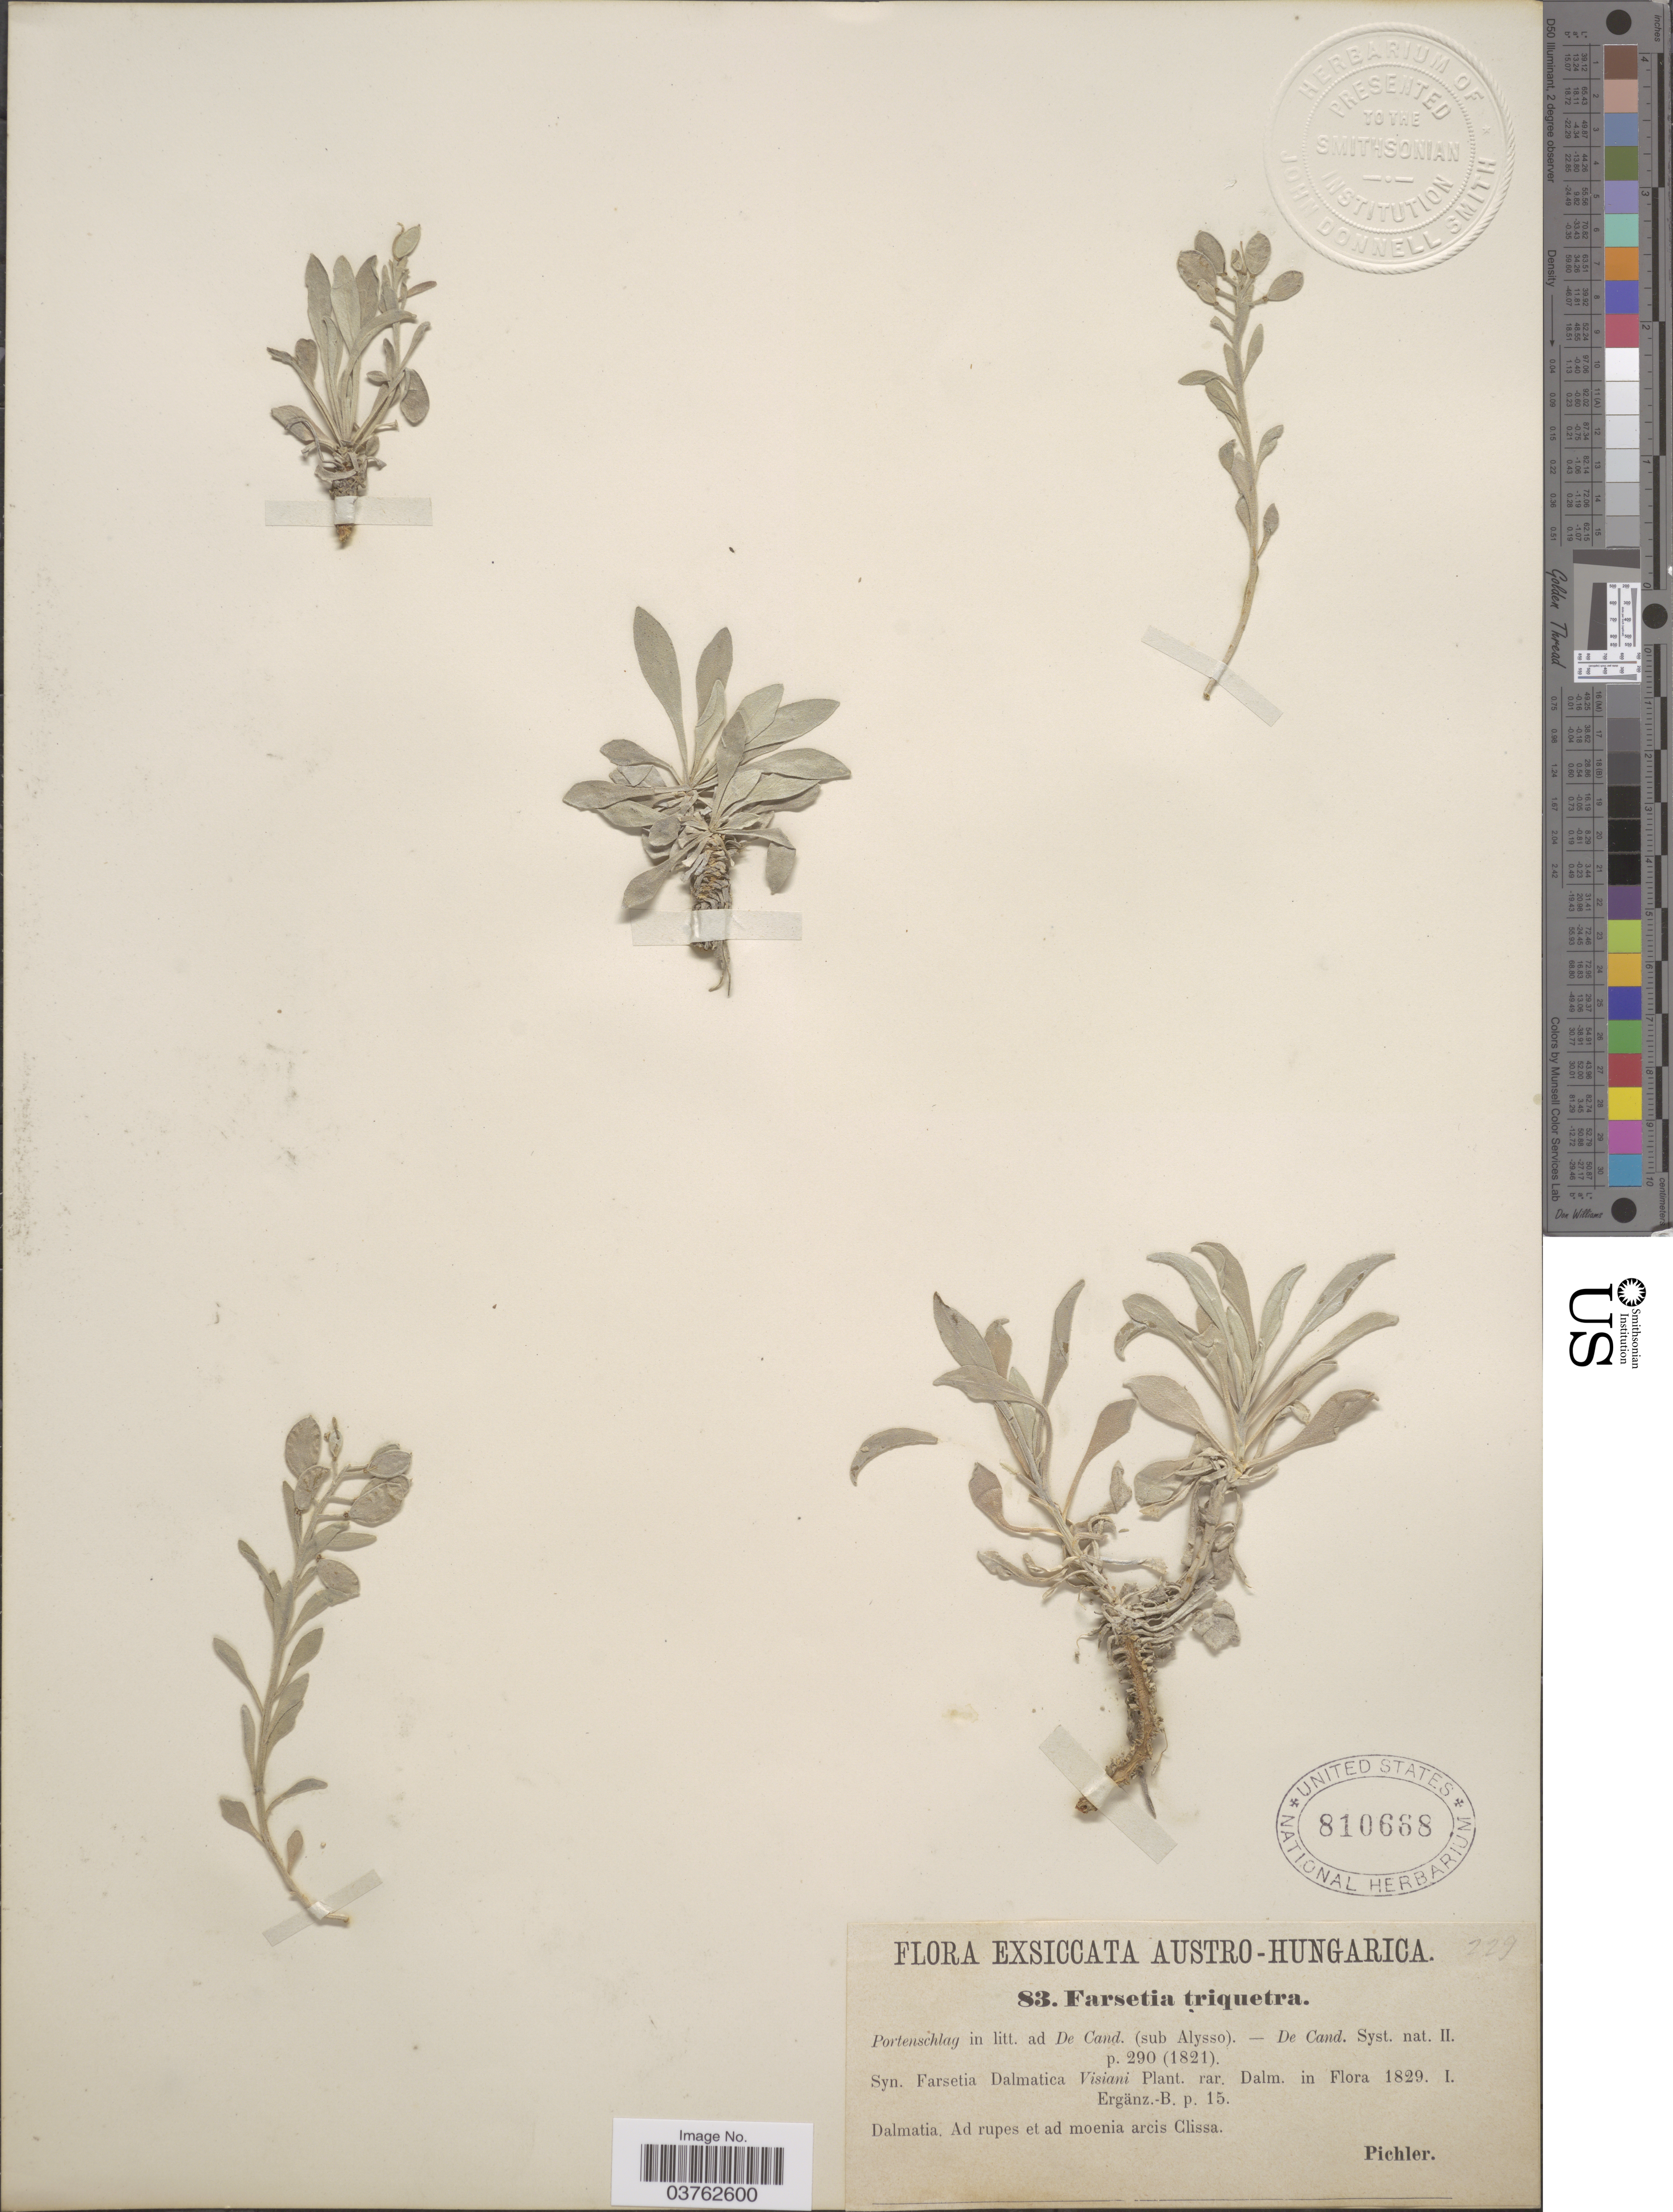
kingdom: Plantae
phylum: Tracheophyta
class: Magnoliopsida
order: Brassicales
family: Brassicaceae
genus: Fibigia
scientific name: Fibigia triquetra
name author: (DC.) Boiss. ex Prantl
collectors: Pichler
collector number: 83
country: Croatia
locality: Austro-Hungarica. Dalmatia. Ad rupes et ad moenia arcis Clissa.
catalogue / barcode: US 810668